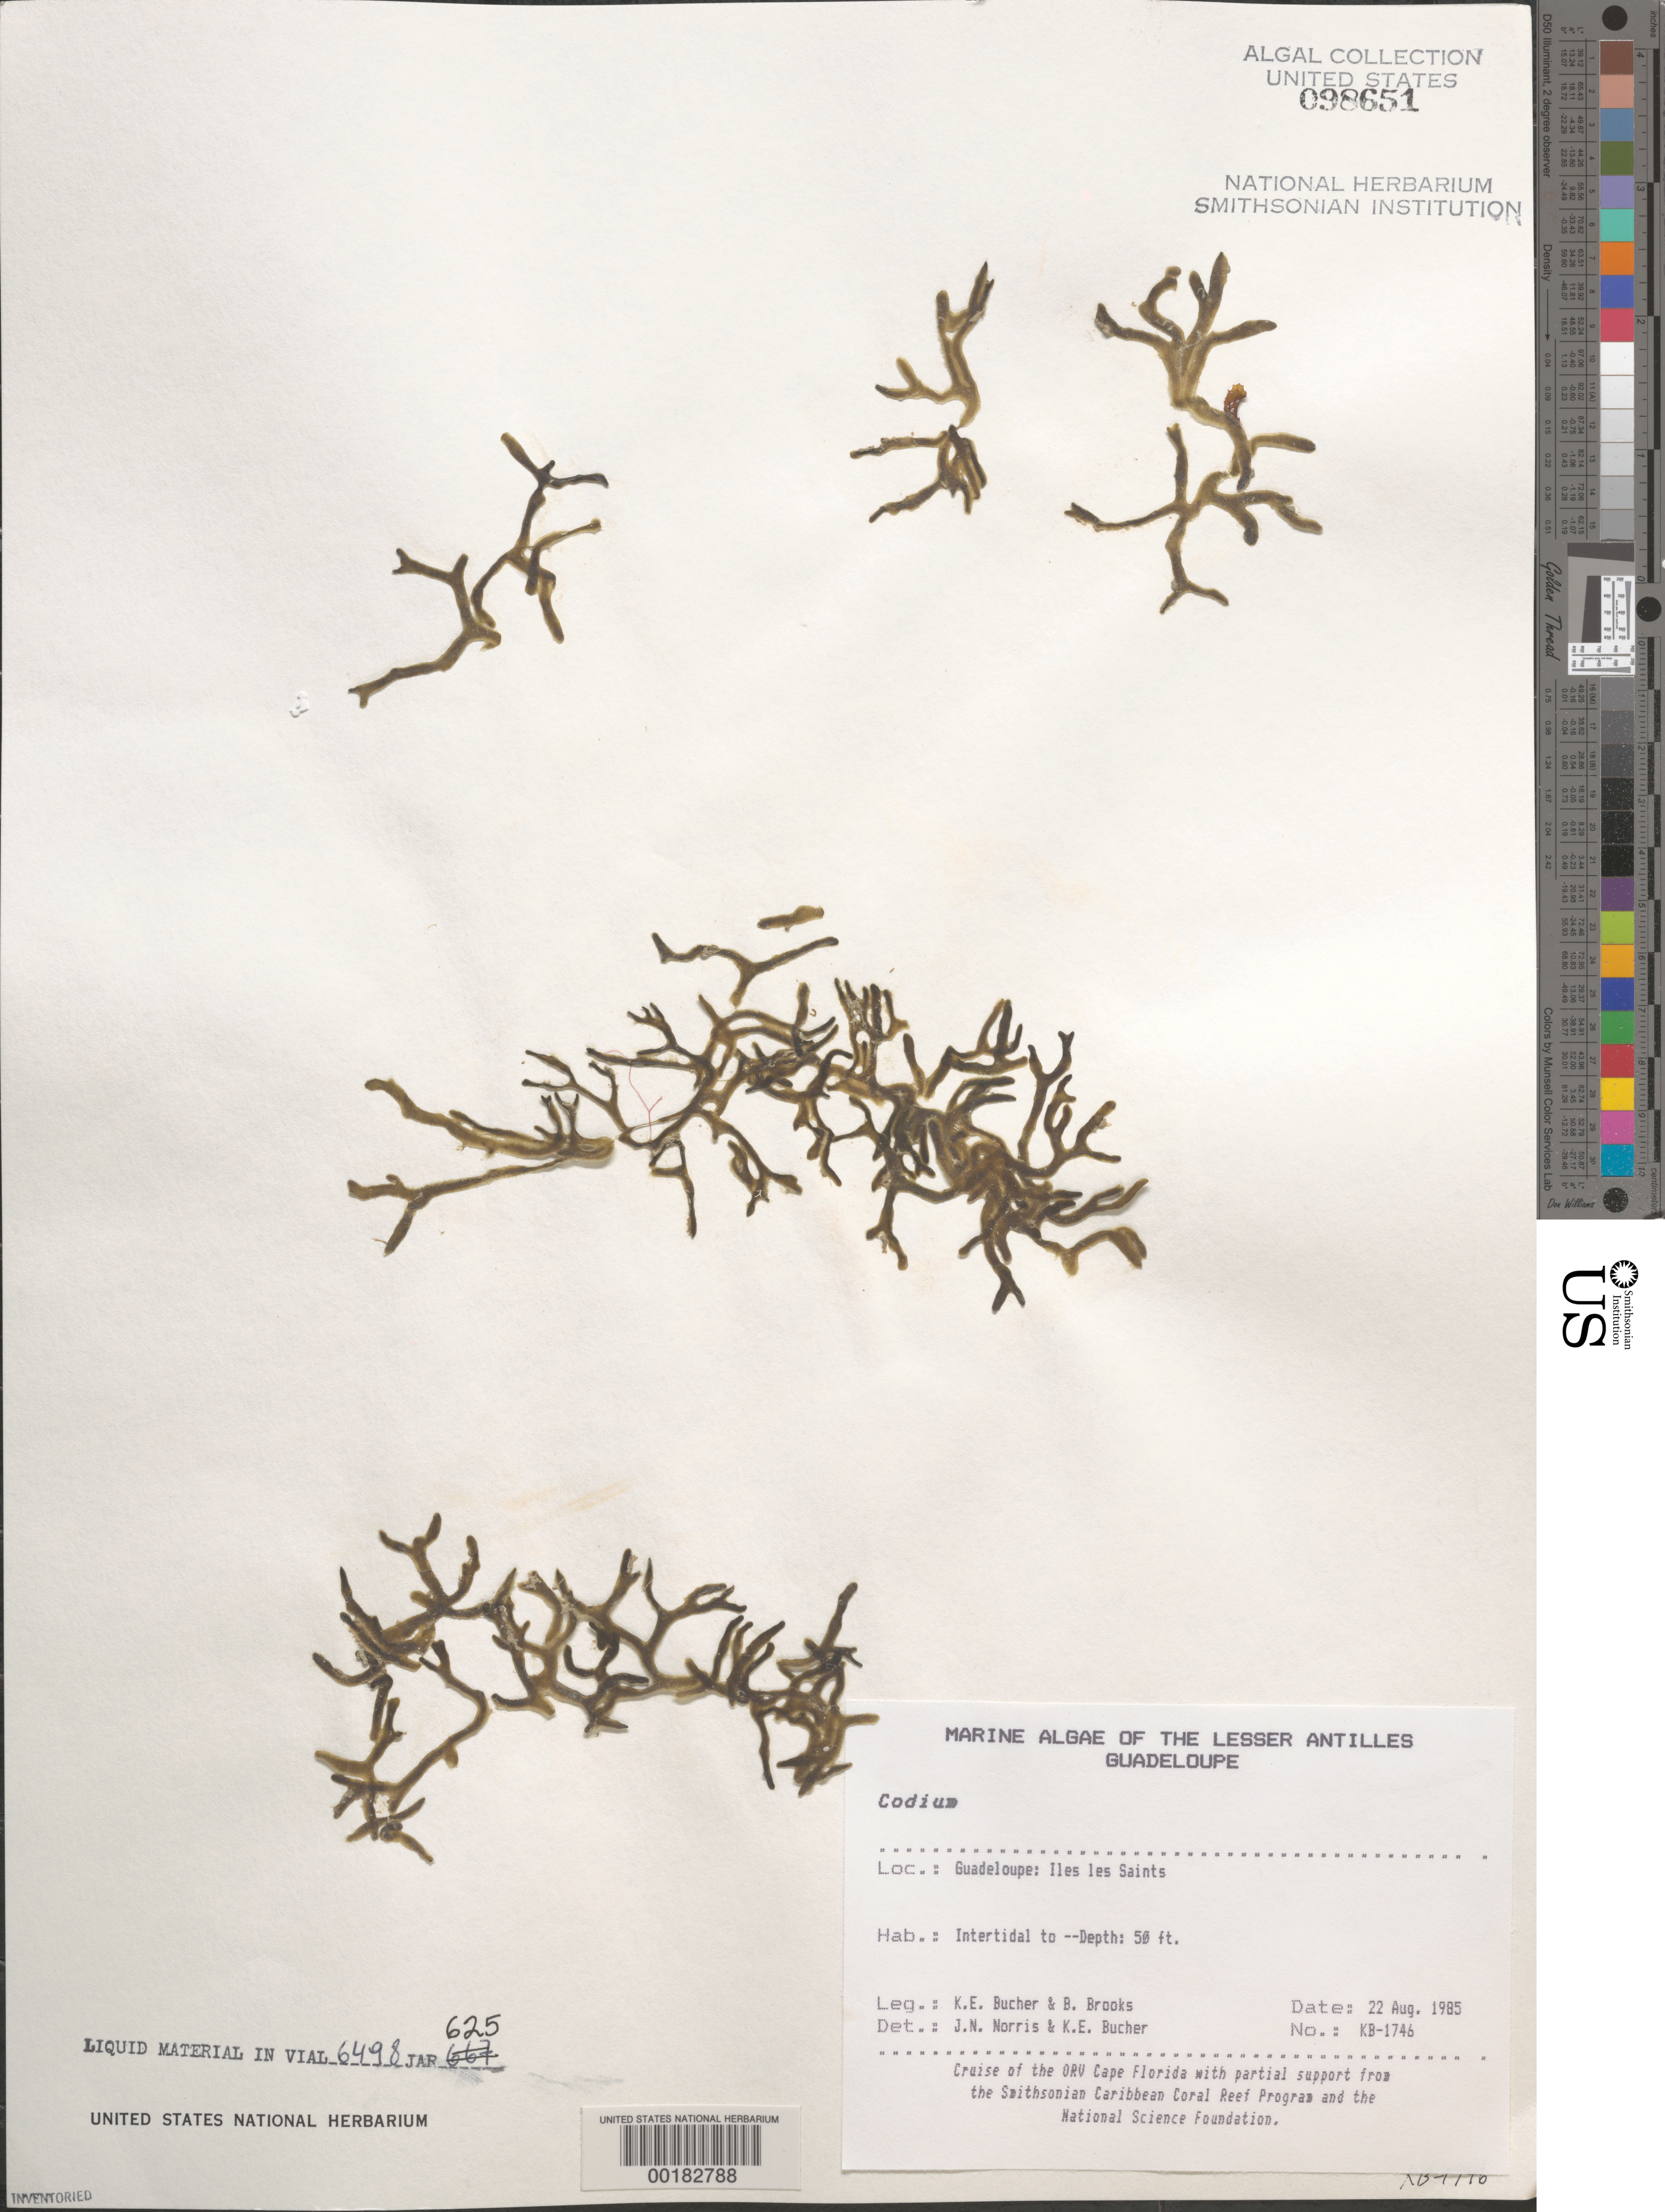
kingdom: Plantae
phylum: Chlorophyta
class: Ulvophyceae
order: Bryopsidales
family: Codiaceae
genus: Codium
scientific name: Codium sp.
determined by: Norris, J. N.; Bucher, K. E.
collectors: K. E. Bucher & B. Brooks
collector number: Kb-1746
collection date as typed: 22 Aug 1985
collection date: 1985-08-22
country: Guadeloupe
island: Iles des Saintes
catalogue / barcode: US 98651